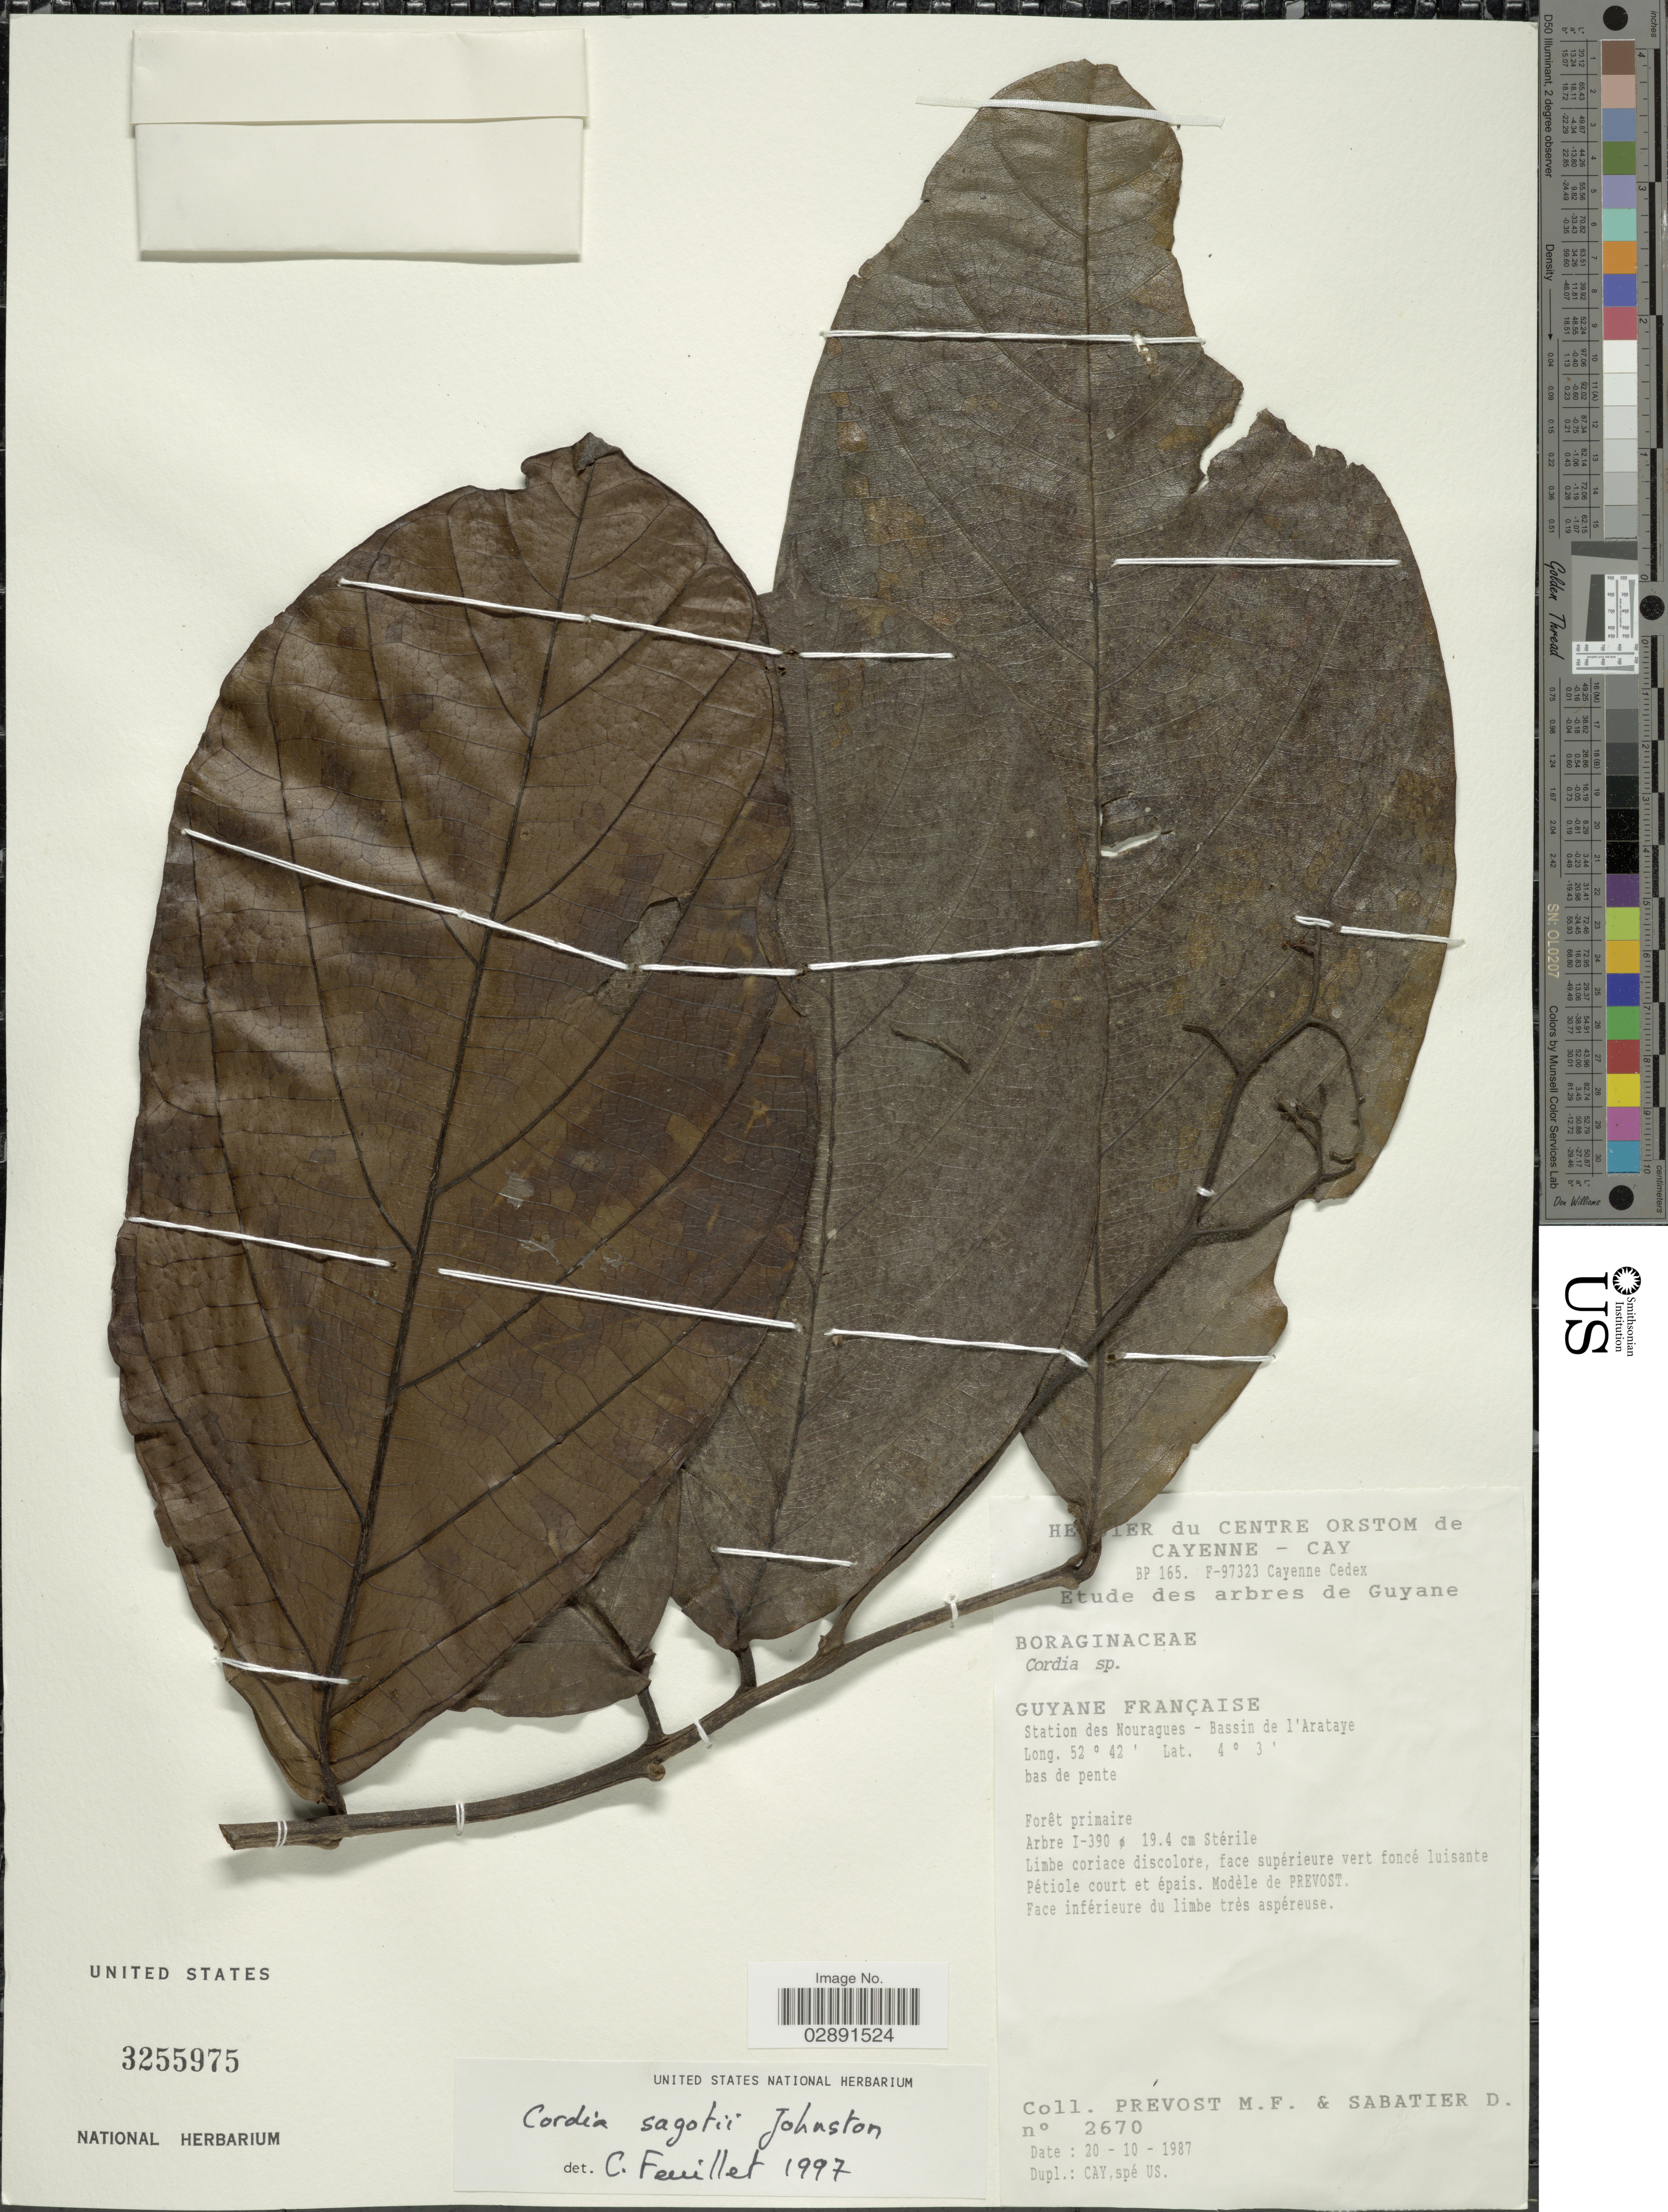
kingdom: Plantae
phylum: Tracheophyta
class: Magnoliopsida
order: Boraginales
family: Cordiaceae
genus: Cordia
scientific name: Cordia sagotii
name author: I.M. Johnst.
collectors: M. Prévost & D. Sabatier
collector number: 2670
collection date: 1987-10-20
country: French Guiana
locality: Guyane Française. Station des Nouragues - Bassin de l'Arataye.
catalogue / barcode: US 3255975